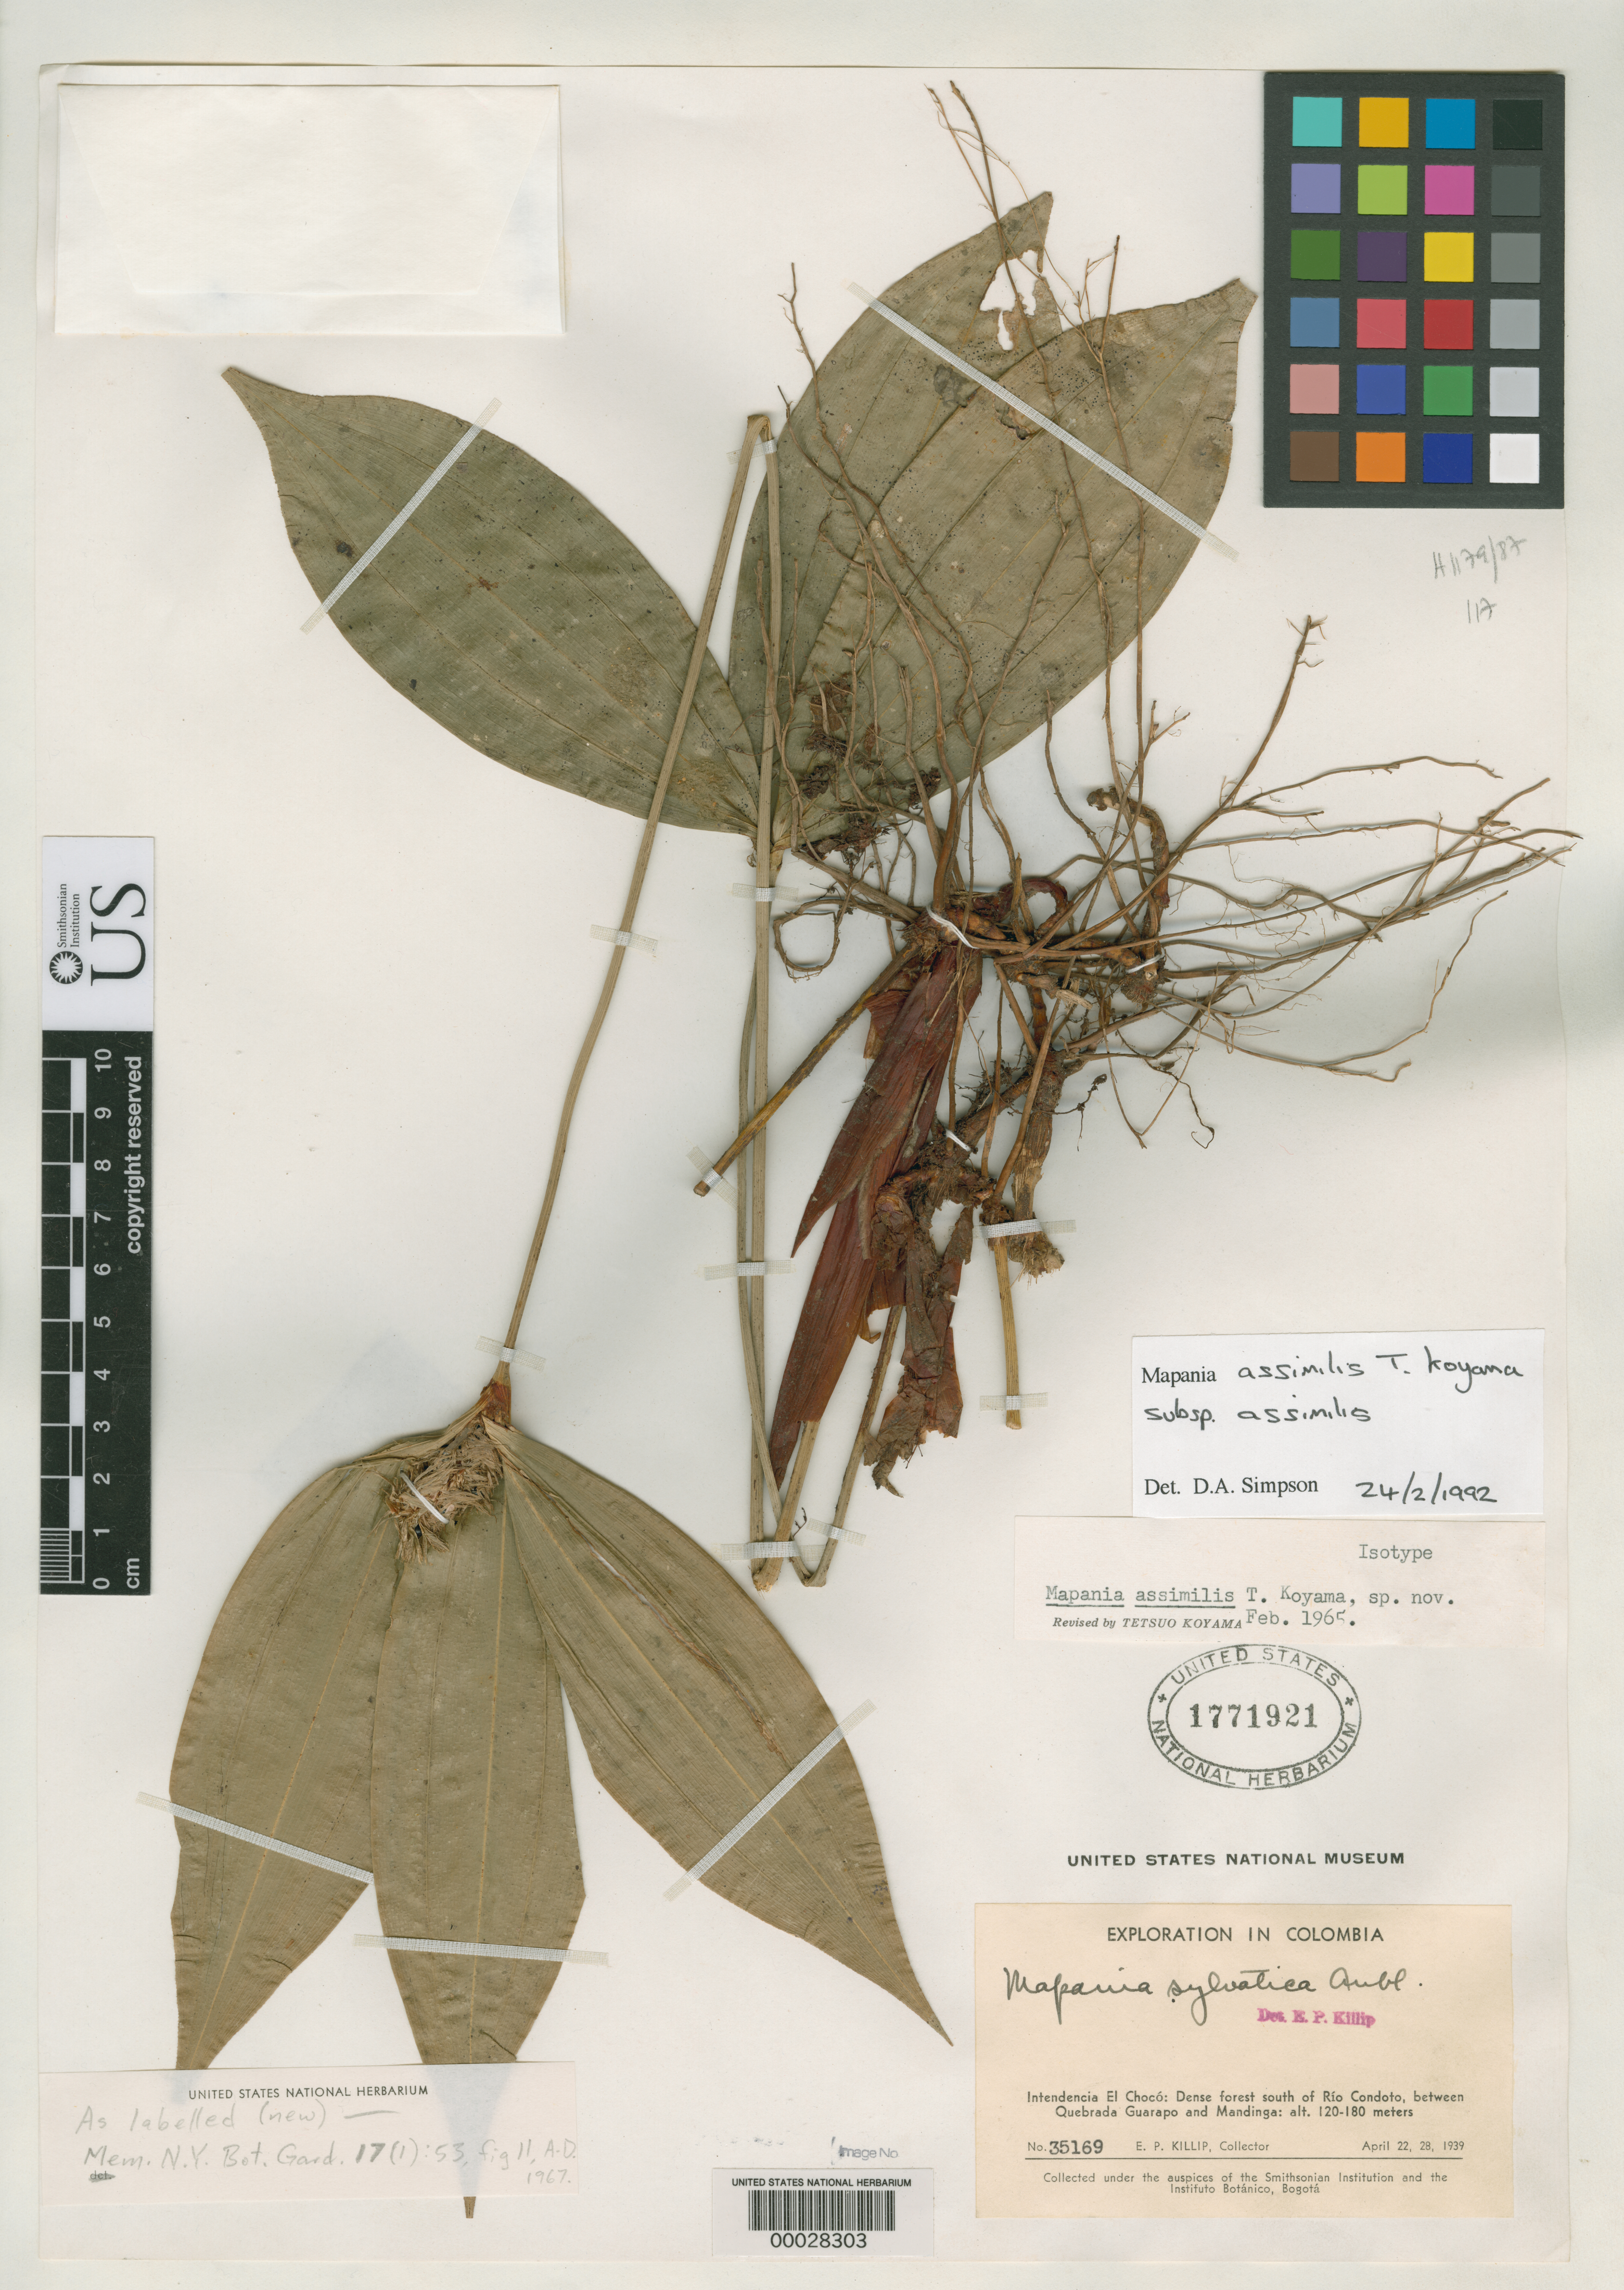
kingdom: Plantae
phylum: Tracheophyta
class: Liliopsida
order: Poales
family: Cyperaceae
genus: Mapania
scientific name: Mapania assimilis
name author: T. Koyama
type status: Isotype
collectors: E. P. Killip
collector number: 35169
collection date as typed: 22 Apr 1939 to 28 Apr 1939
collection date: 1939-04-22/1939-04-28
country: Colombia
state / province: Chocó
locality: Quebrada Guarapa, Mandinga.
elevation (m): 120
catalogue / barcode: US 1771921